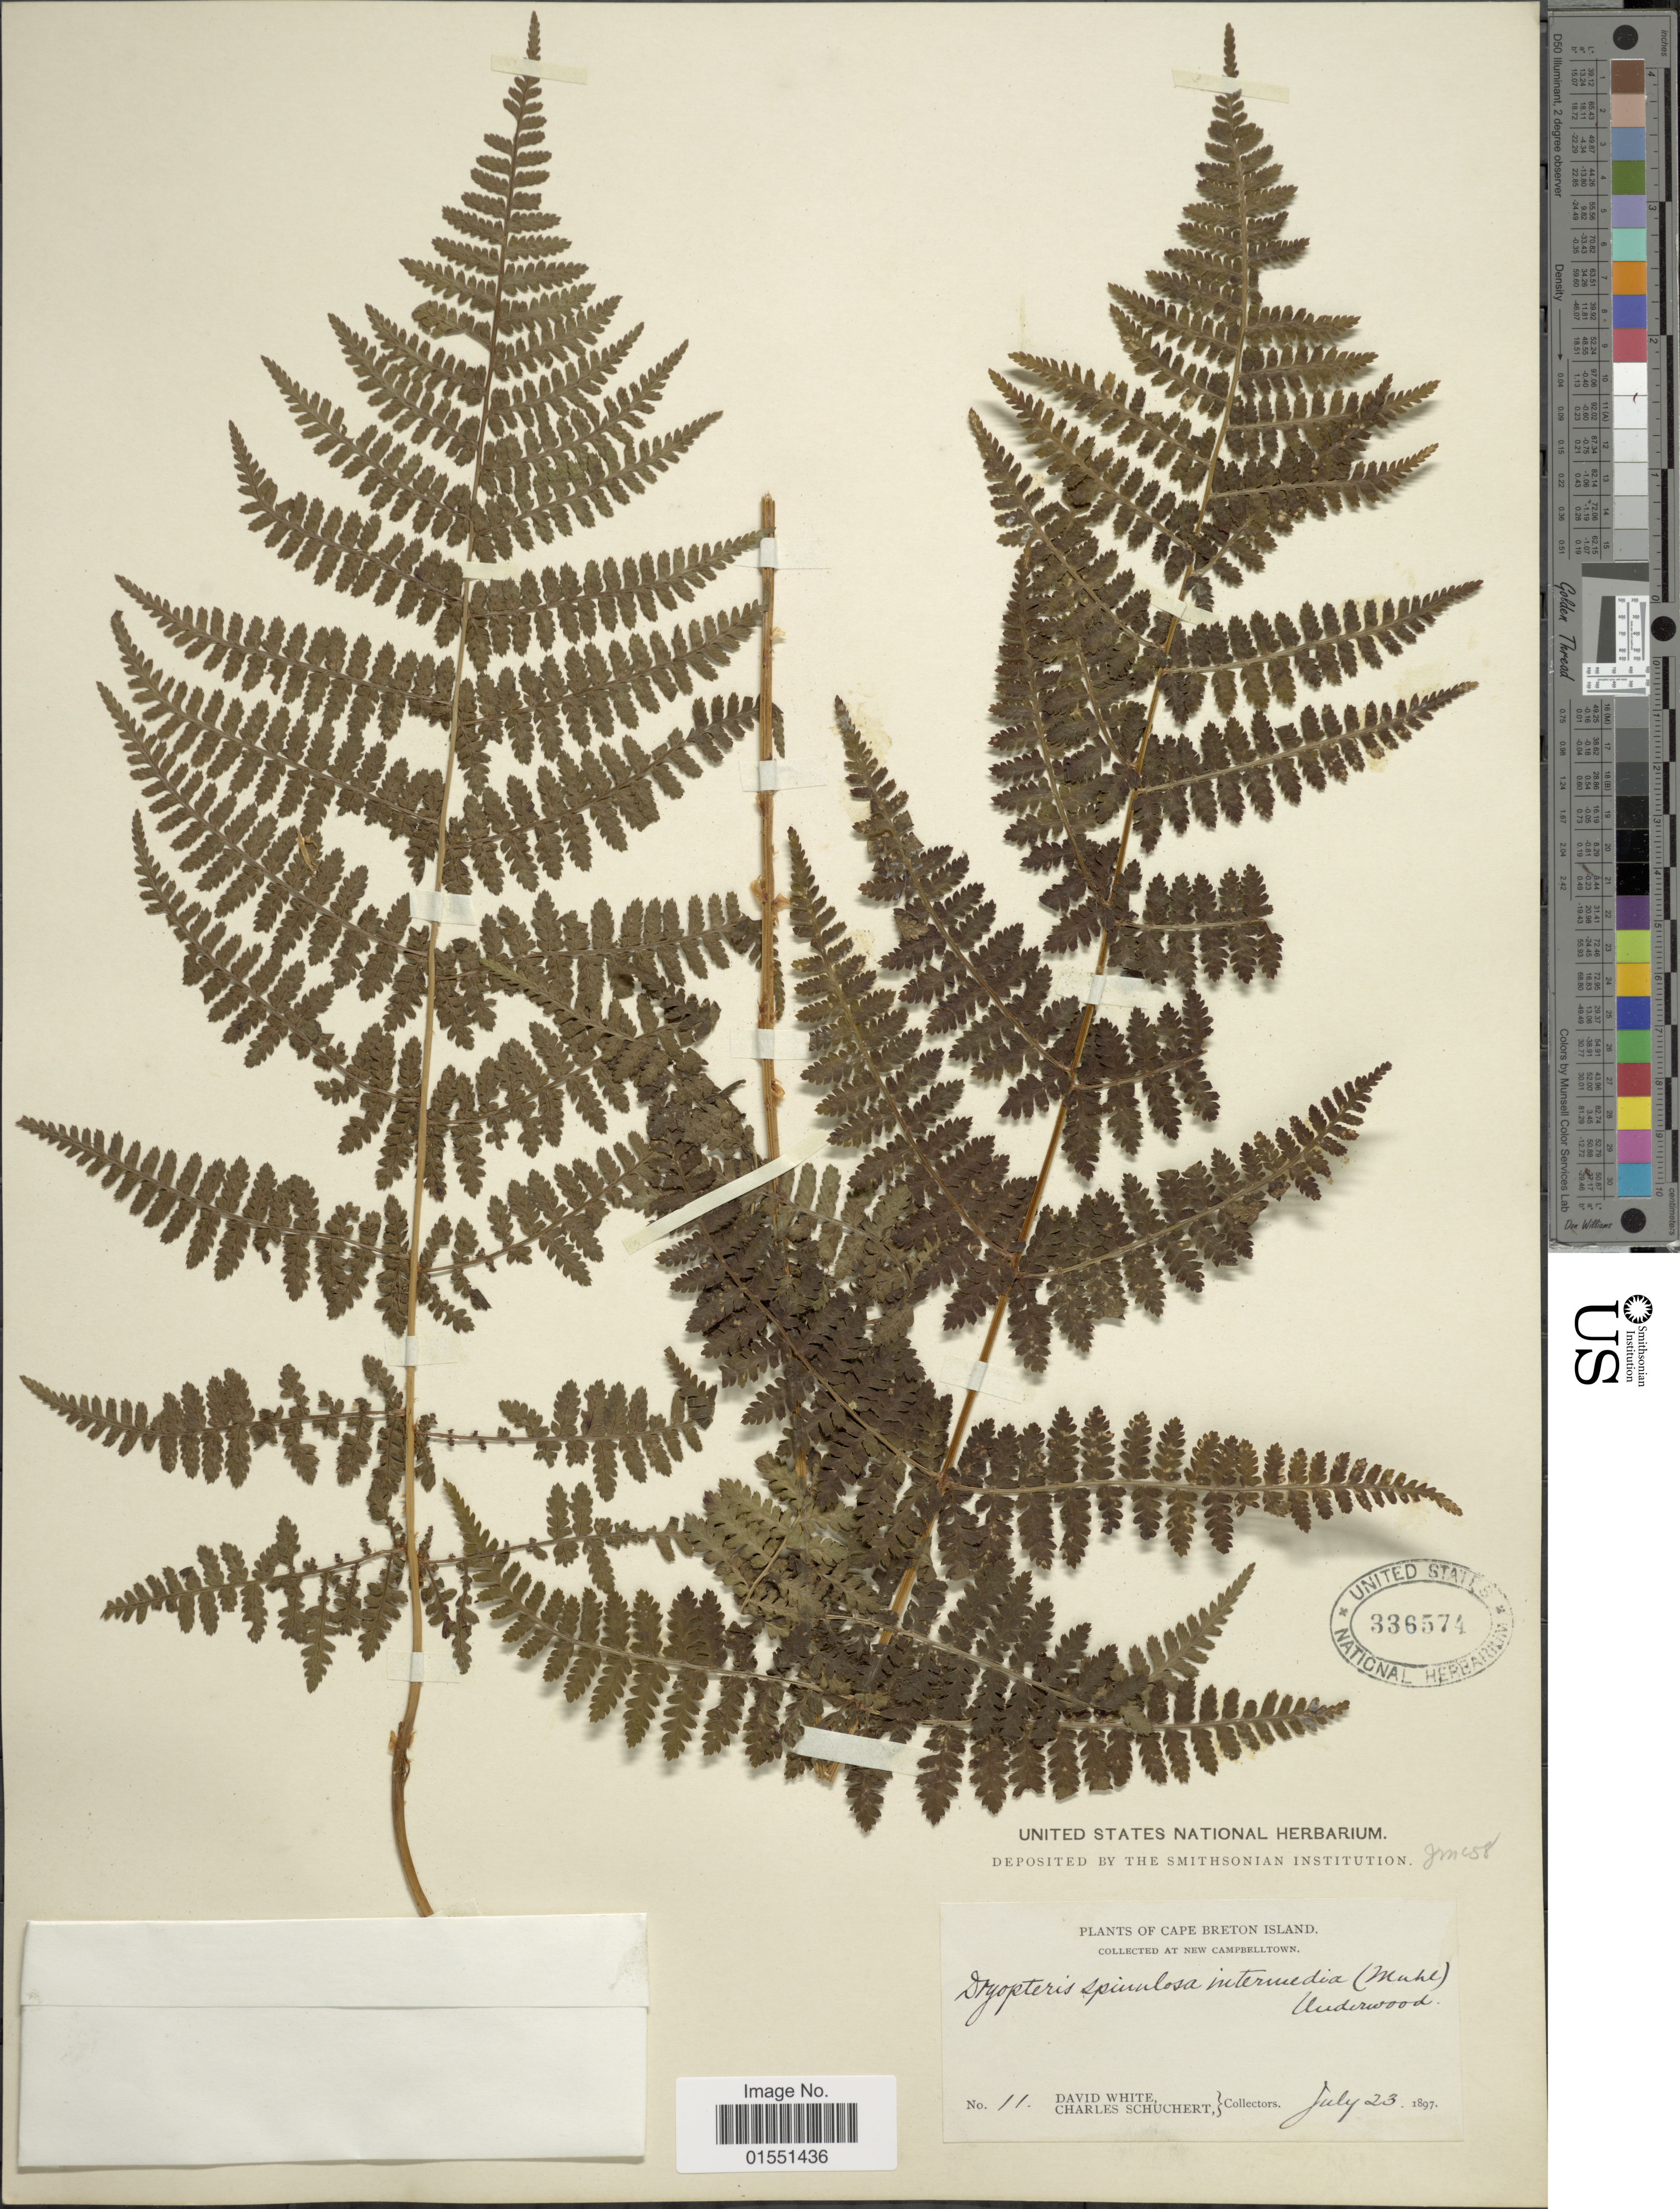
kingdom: Plantae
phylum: Tracheophyta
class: Polypodiopsida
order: Polypodiales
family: Dryopteridaceae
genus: Dryopteris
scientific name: Dryopteris intermedia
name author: (Muhl.) A. Gray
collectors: D. White & C. Schuchert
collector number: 11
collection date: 1897-07-23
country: Canada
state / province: Nova Scotia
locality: Cape Breton Island. New Campbelltown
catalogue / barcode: US 336574